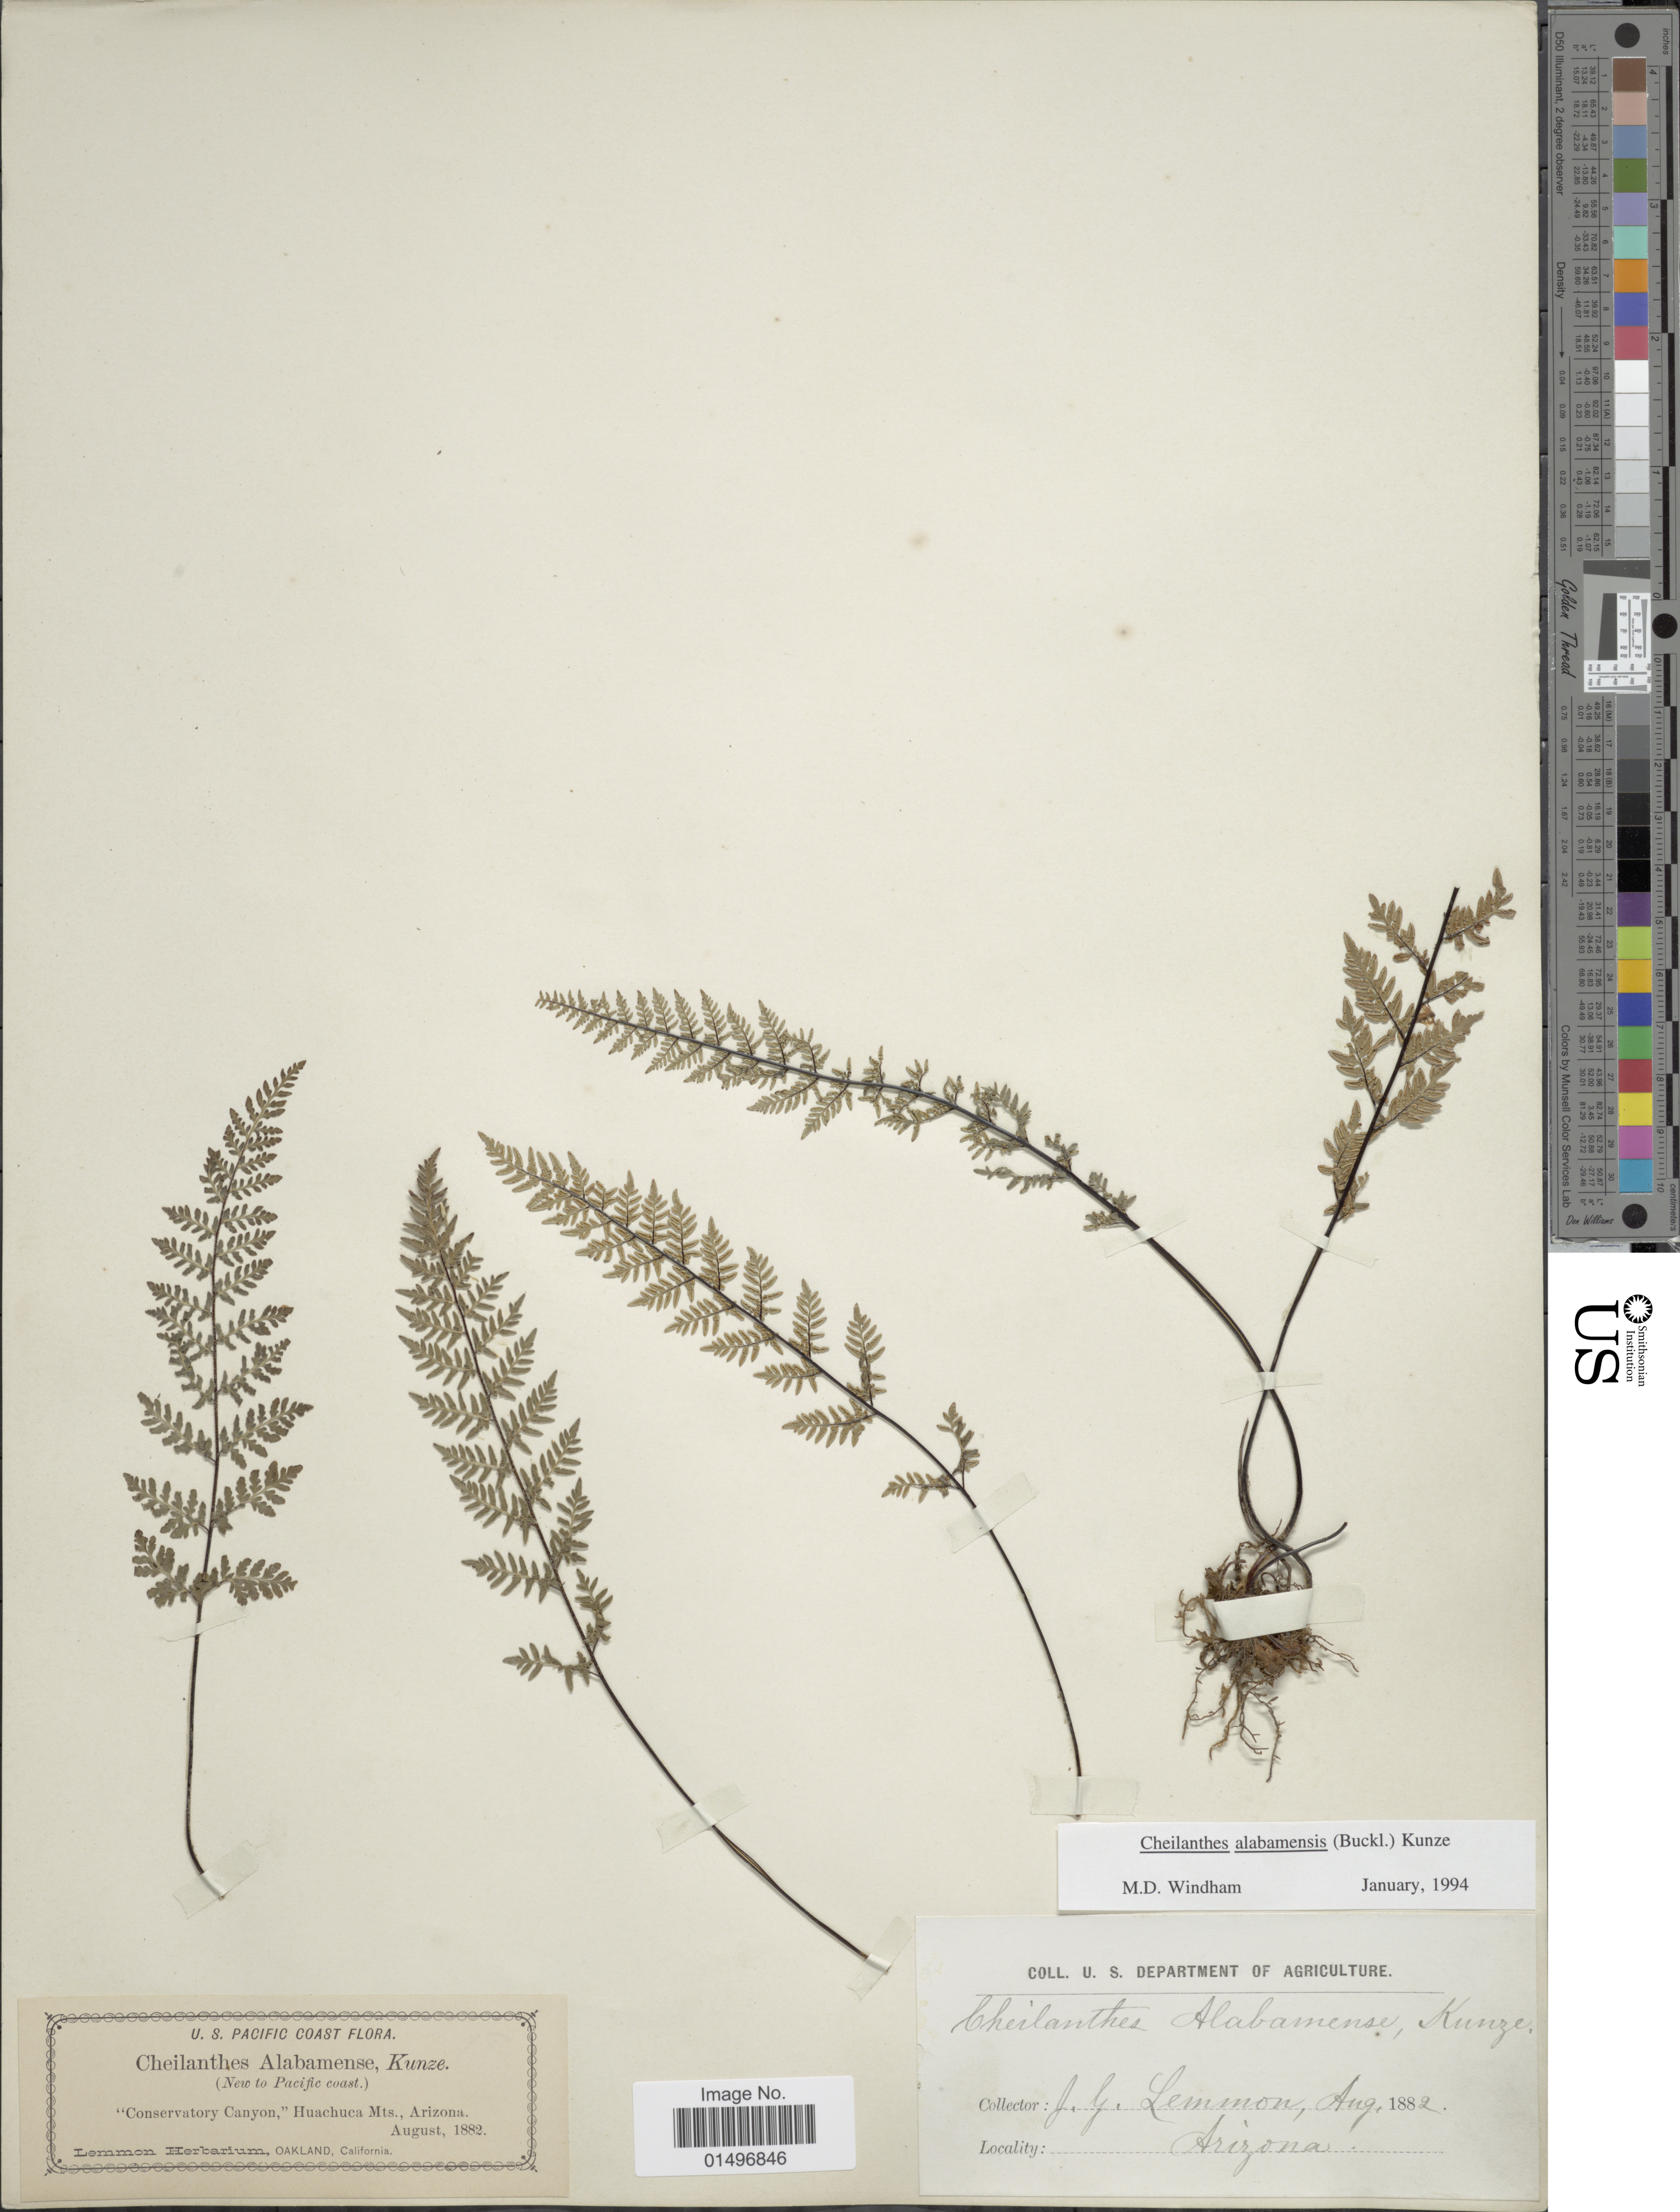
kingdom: Plantae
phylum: Tracheophyta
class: Polypodiopsida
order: Polypodiales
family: Pteridaceae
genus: Gaga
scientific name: Gaga arizonica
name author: (Maxon) Fay W. Li & Windham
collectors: J. Lemmon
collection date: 1882-08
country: United States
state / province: Arizona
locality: Pacific Coast, Conservatory Canyon, Huachuca Mts. Arizona